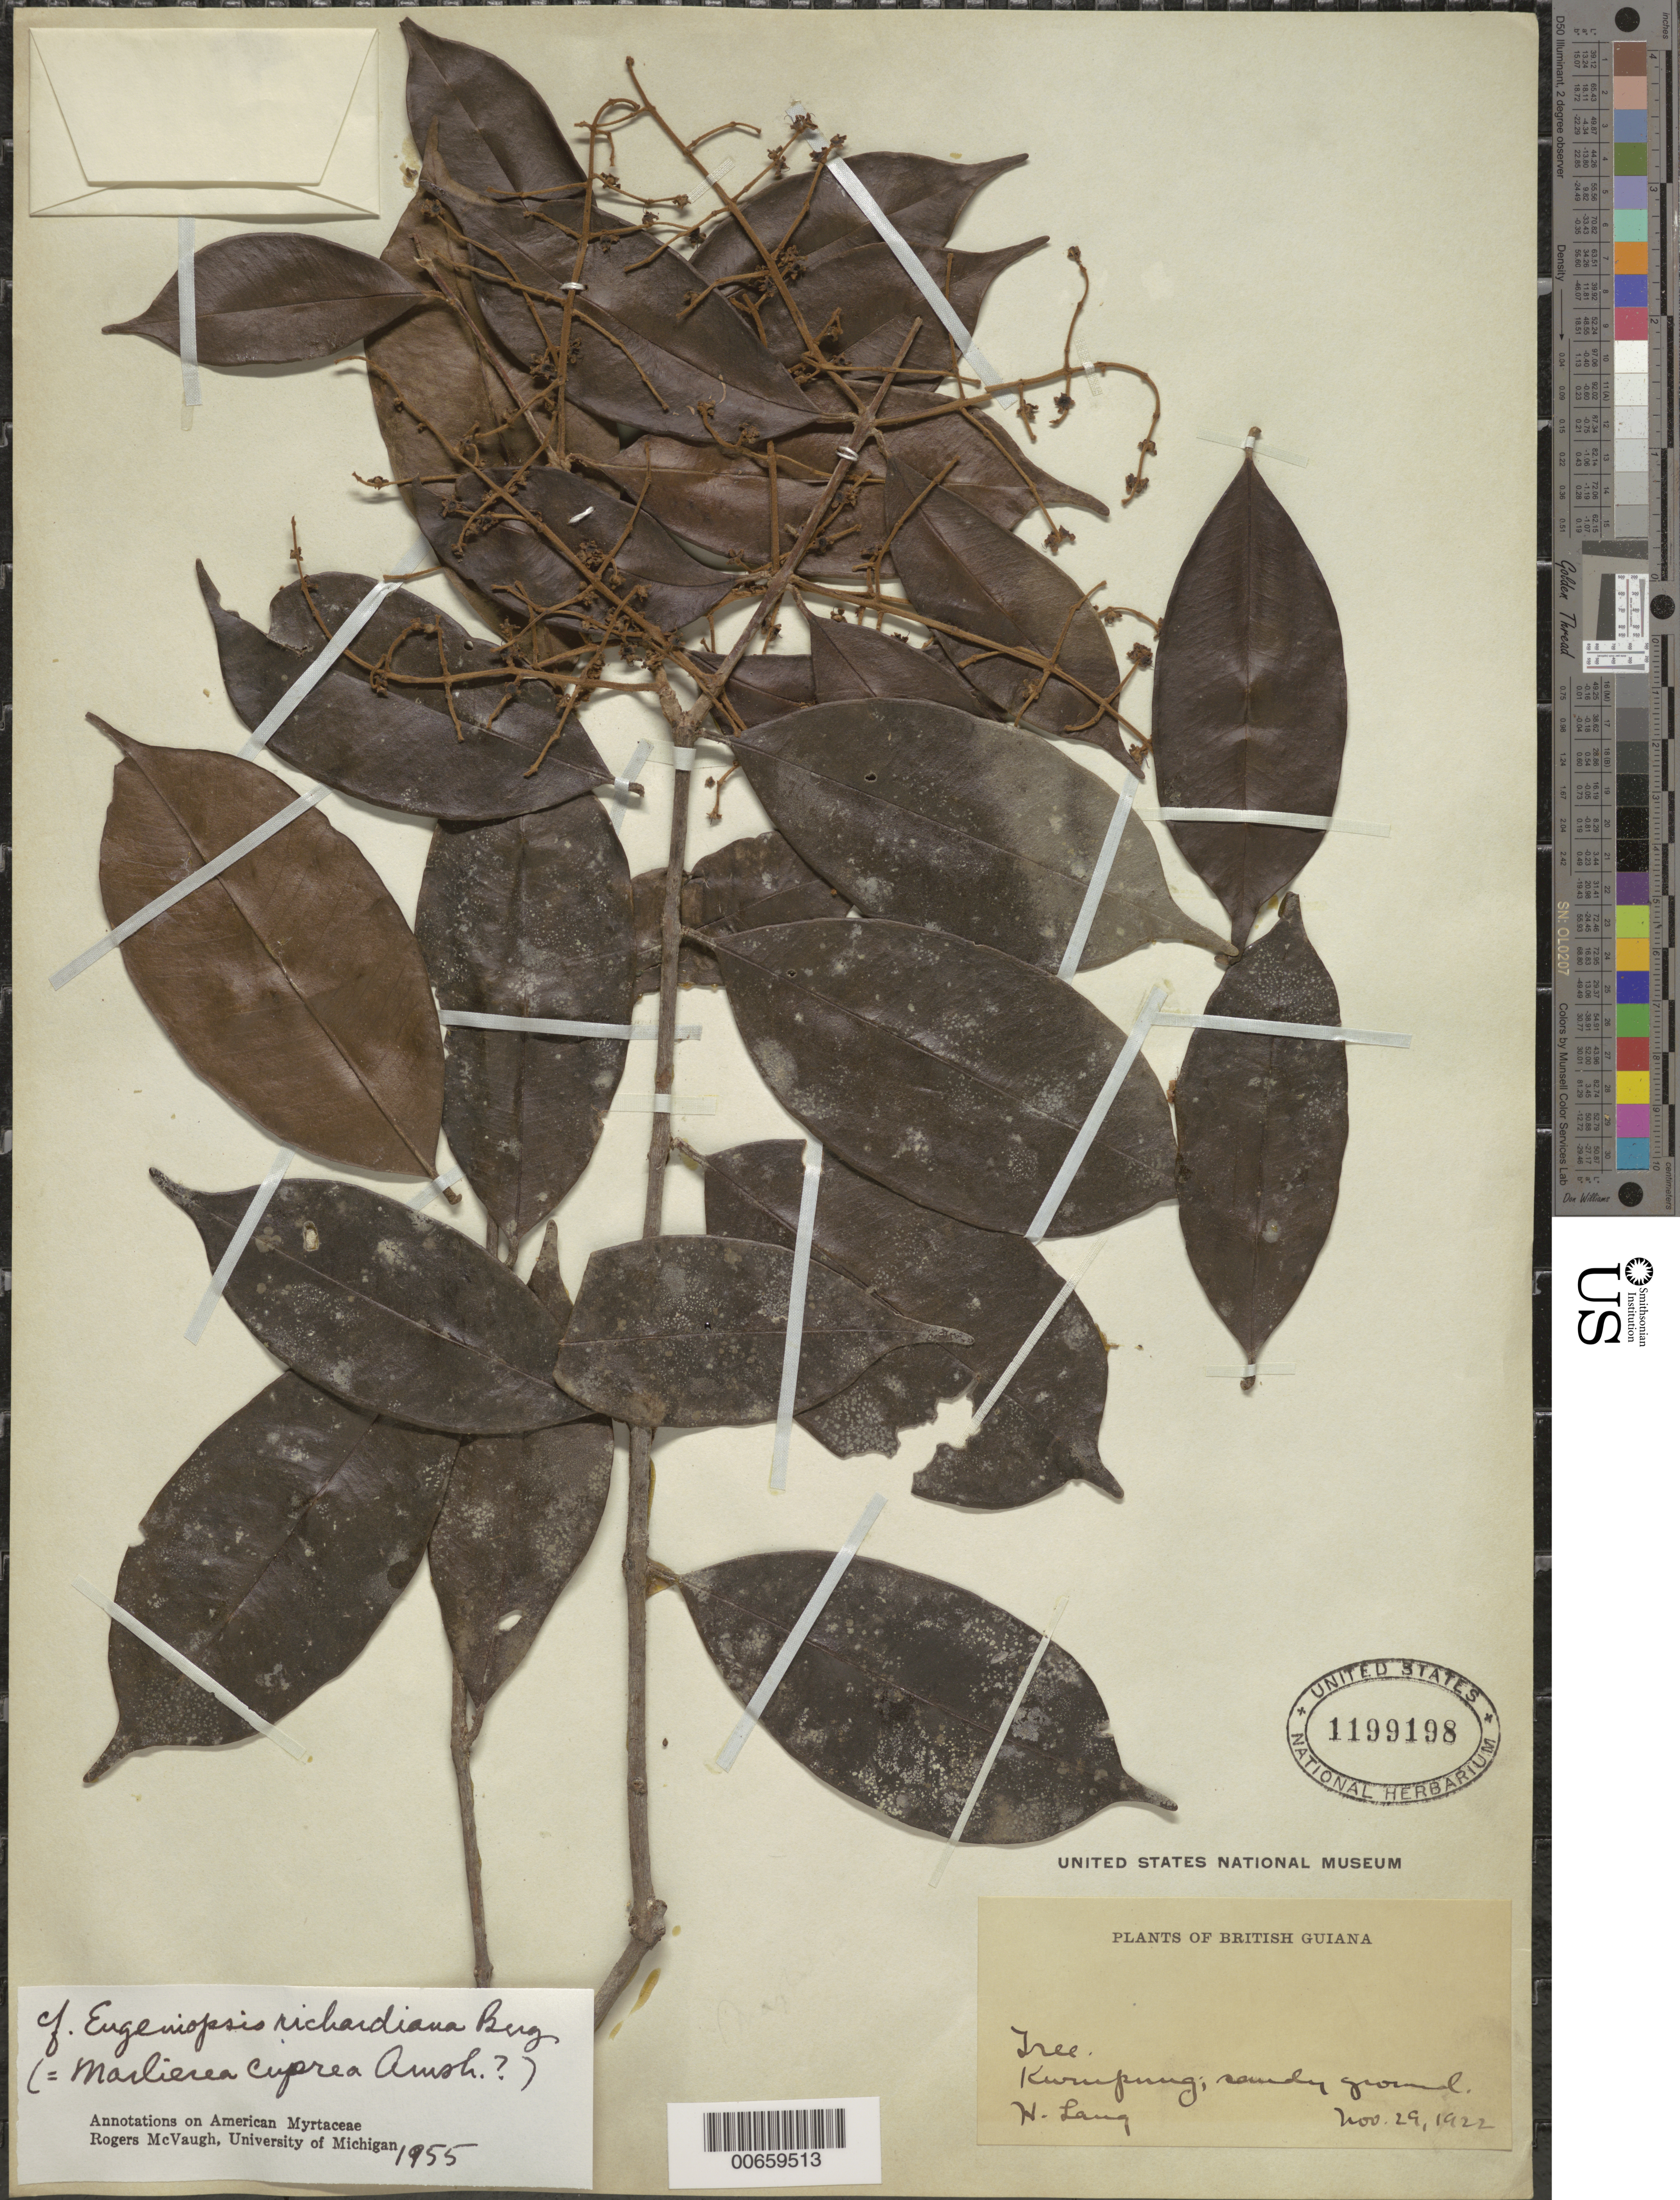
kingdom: Plantae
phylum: Tracheophyta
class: Magnoliopsida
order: Myrtales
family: Myrtaceae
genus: Myrcia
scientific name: Myrcia neocuprea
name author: E. Lucas & C.E. Wilson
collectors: H. Lang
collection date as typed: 29-Nov-22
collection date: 1922-11-29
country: Guyana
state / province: Cuyuni-Mazaruni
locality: Kurupung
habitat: Sandy ground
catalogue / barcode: US 1199198